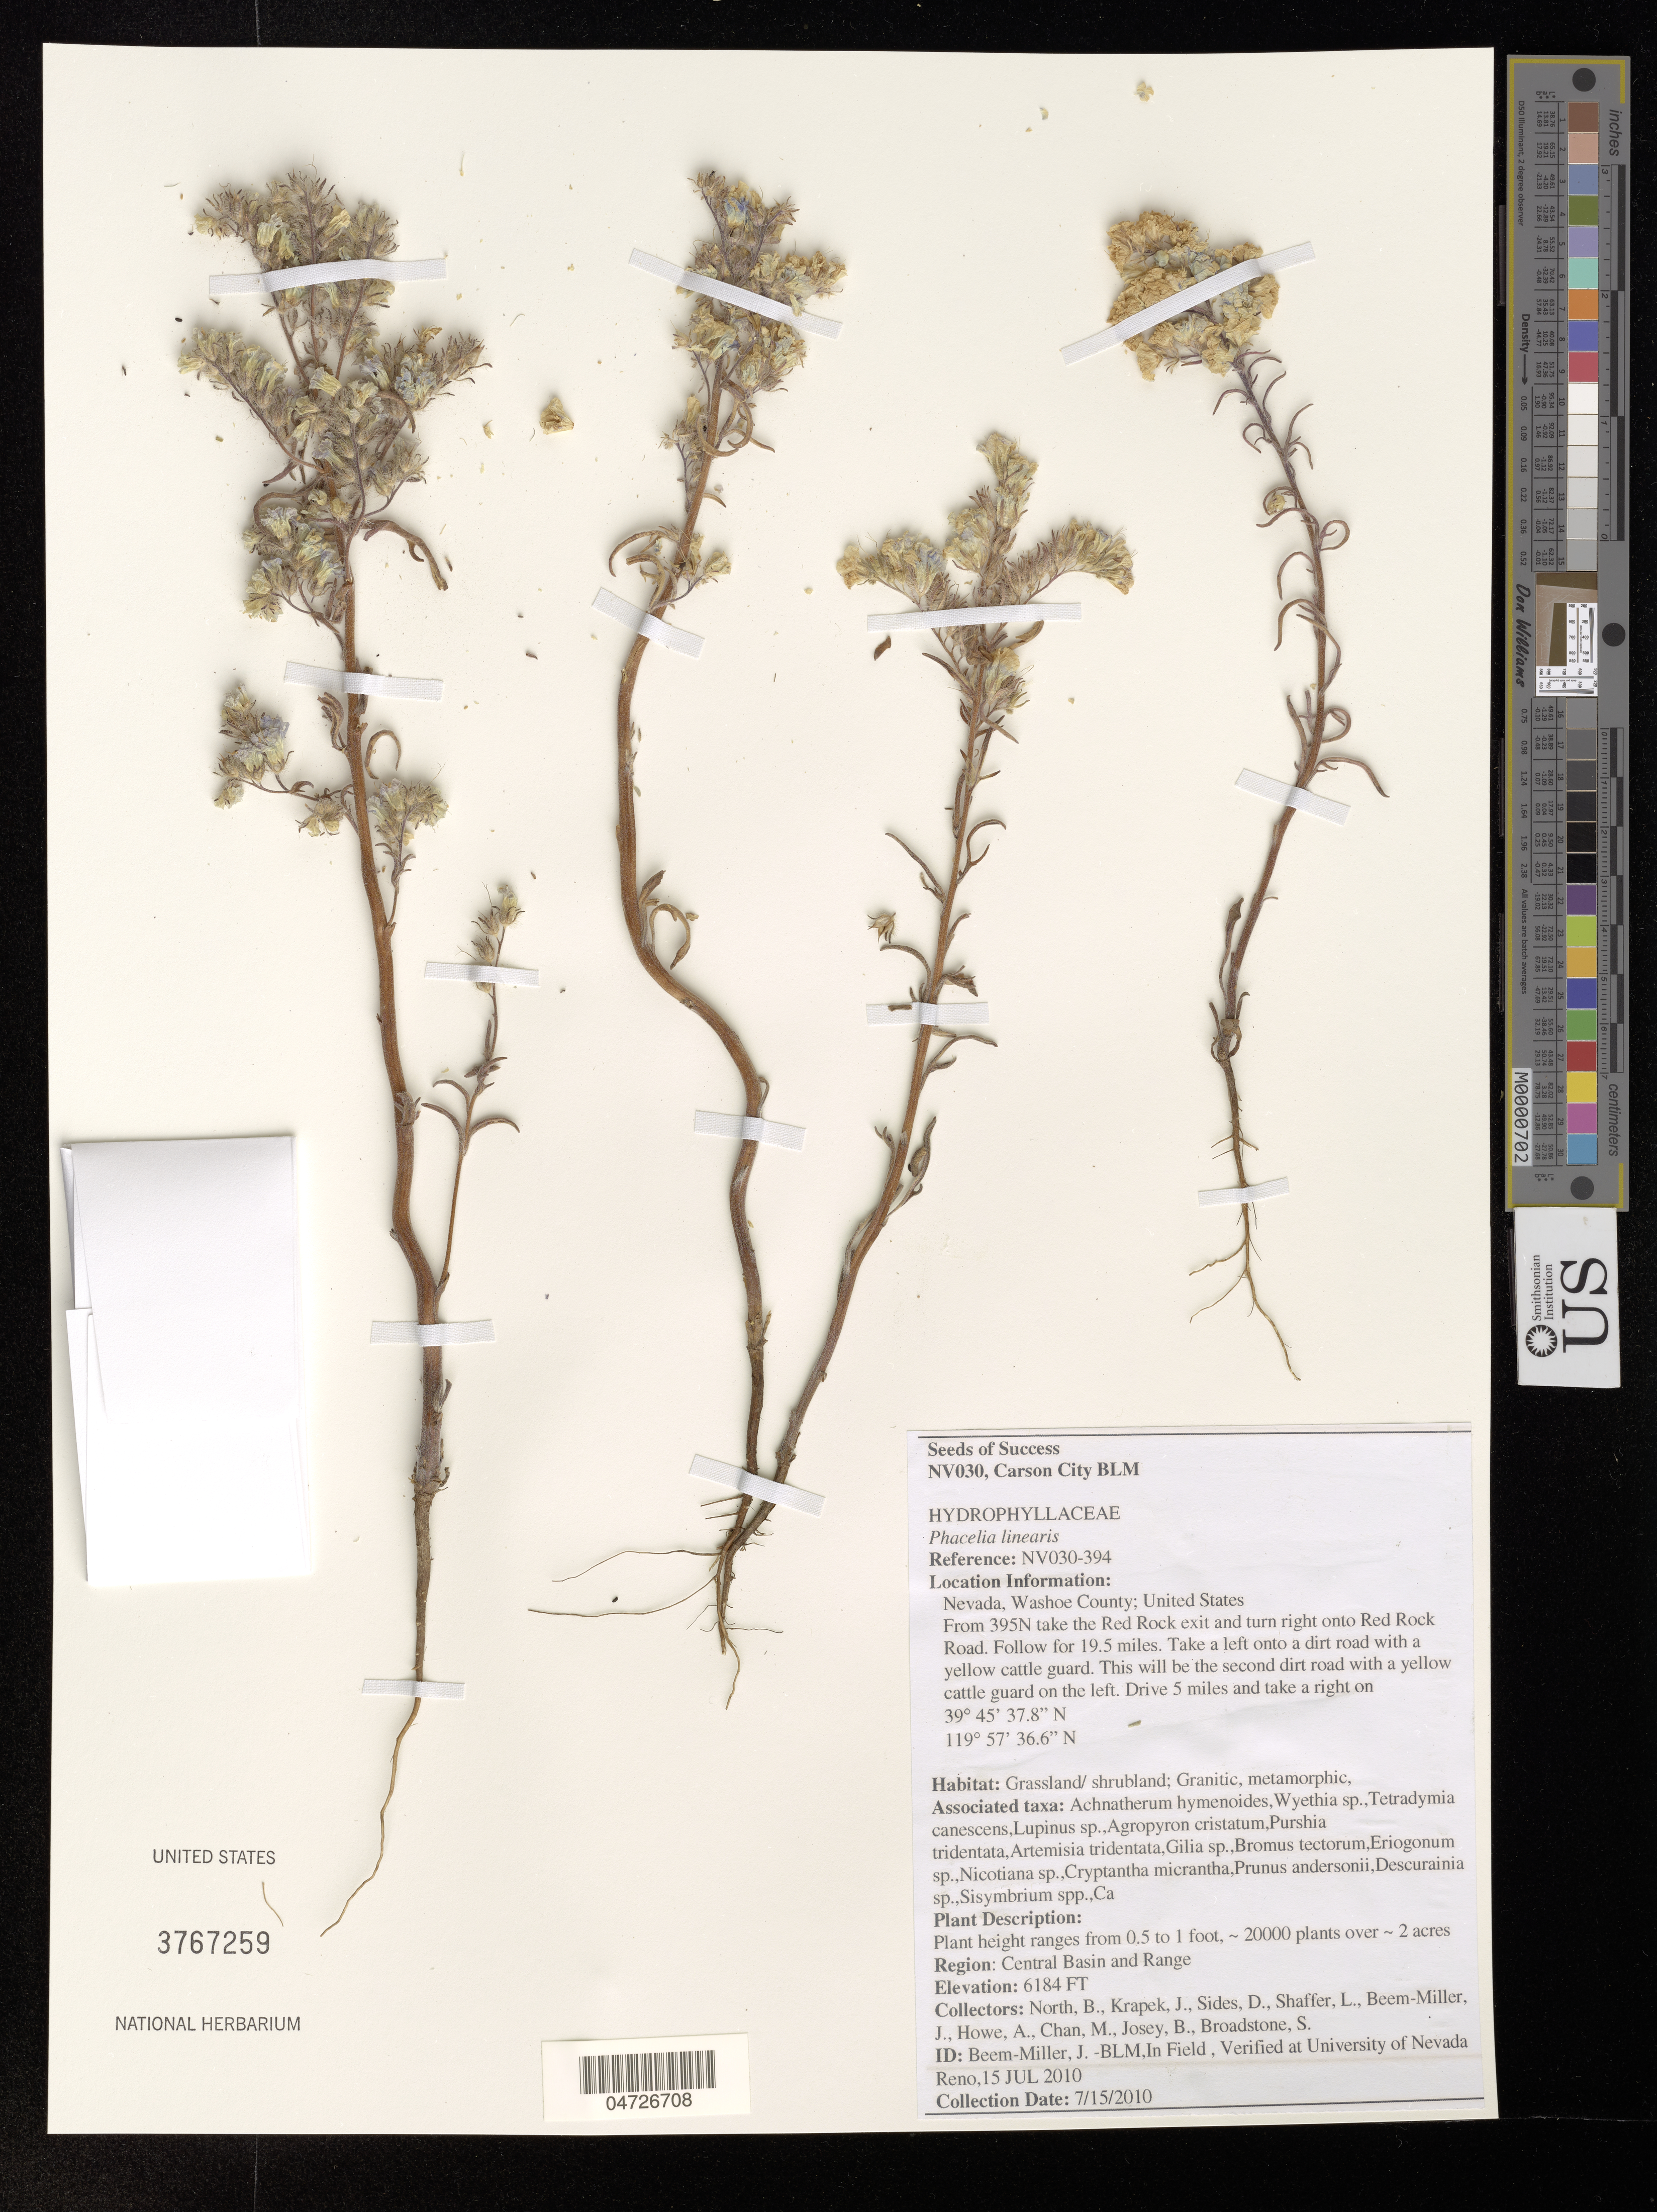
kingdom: Plantae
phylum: Tracheophyta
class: Magnoliopsida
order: Boraginales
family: Hydrophyllaceae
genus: Phacelia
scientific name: Phacelia linearis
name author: (Pursh) Holz.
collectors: B. North, J. Krapek, D. Sides, L. Shaffer & et al.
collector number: NV030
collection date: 2010-07-15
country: United States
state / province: Nevada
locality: Washoe County. From 395N take the Red Rock exit and turn right onto Red Rock Road. Follow for 19.5 miles. Take a left onto a dirt road with a yellow cattle guard. This will be the second dirt road with a yellow cattle guard on the left. Drive 5 miles and take a right on.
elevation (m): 1885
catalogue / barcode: US 3767259